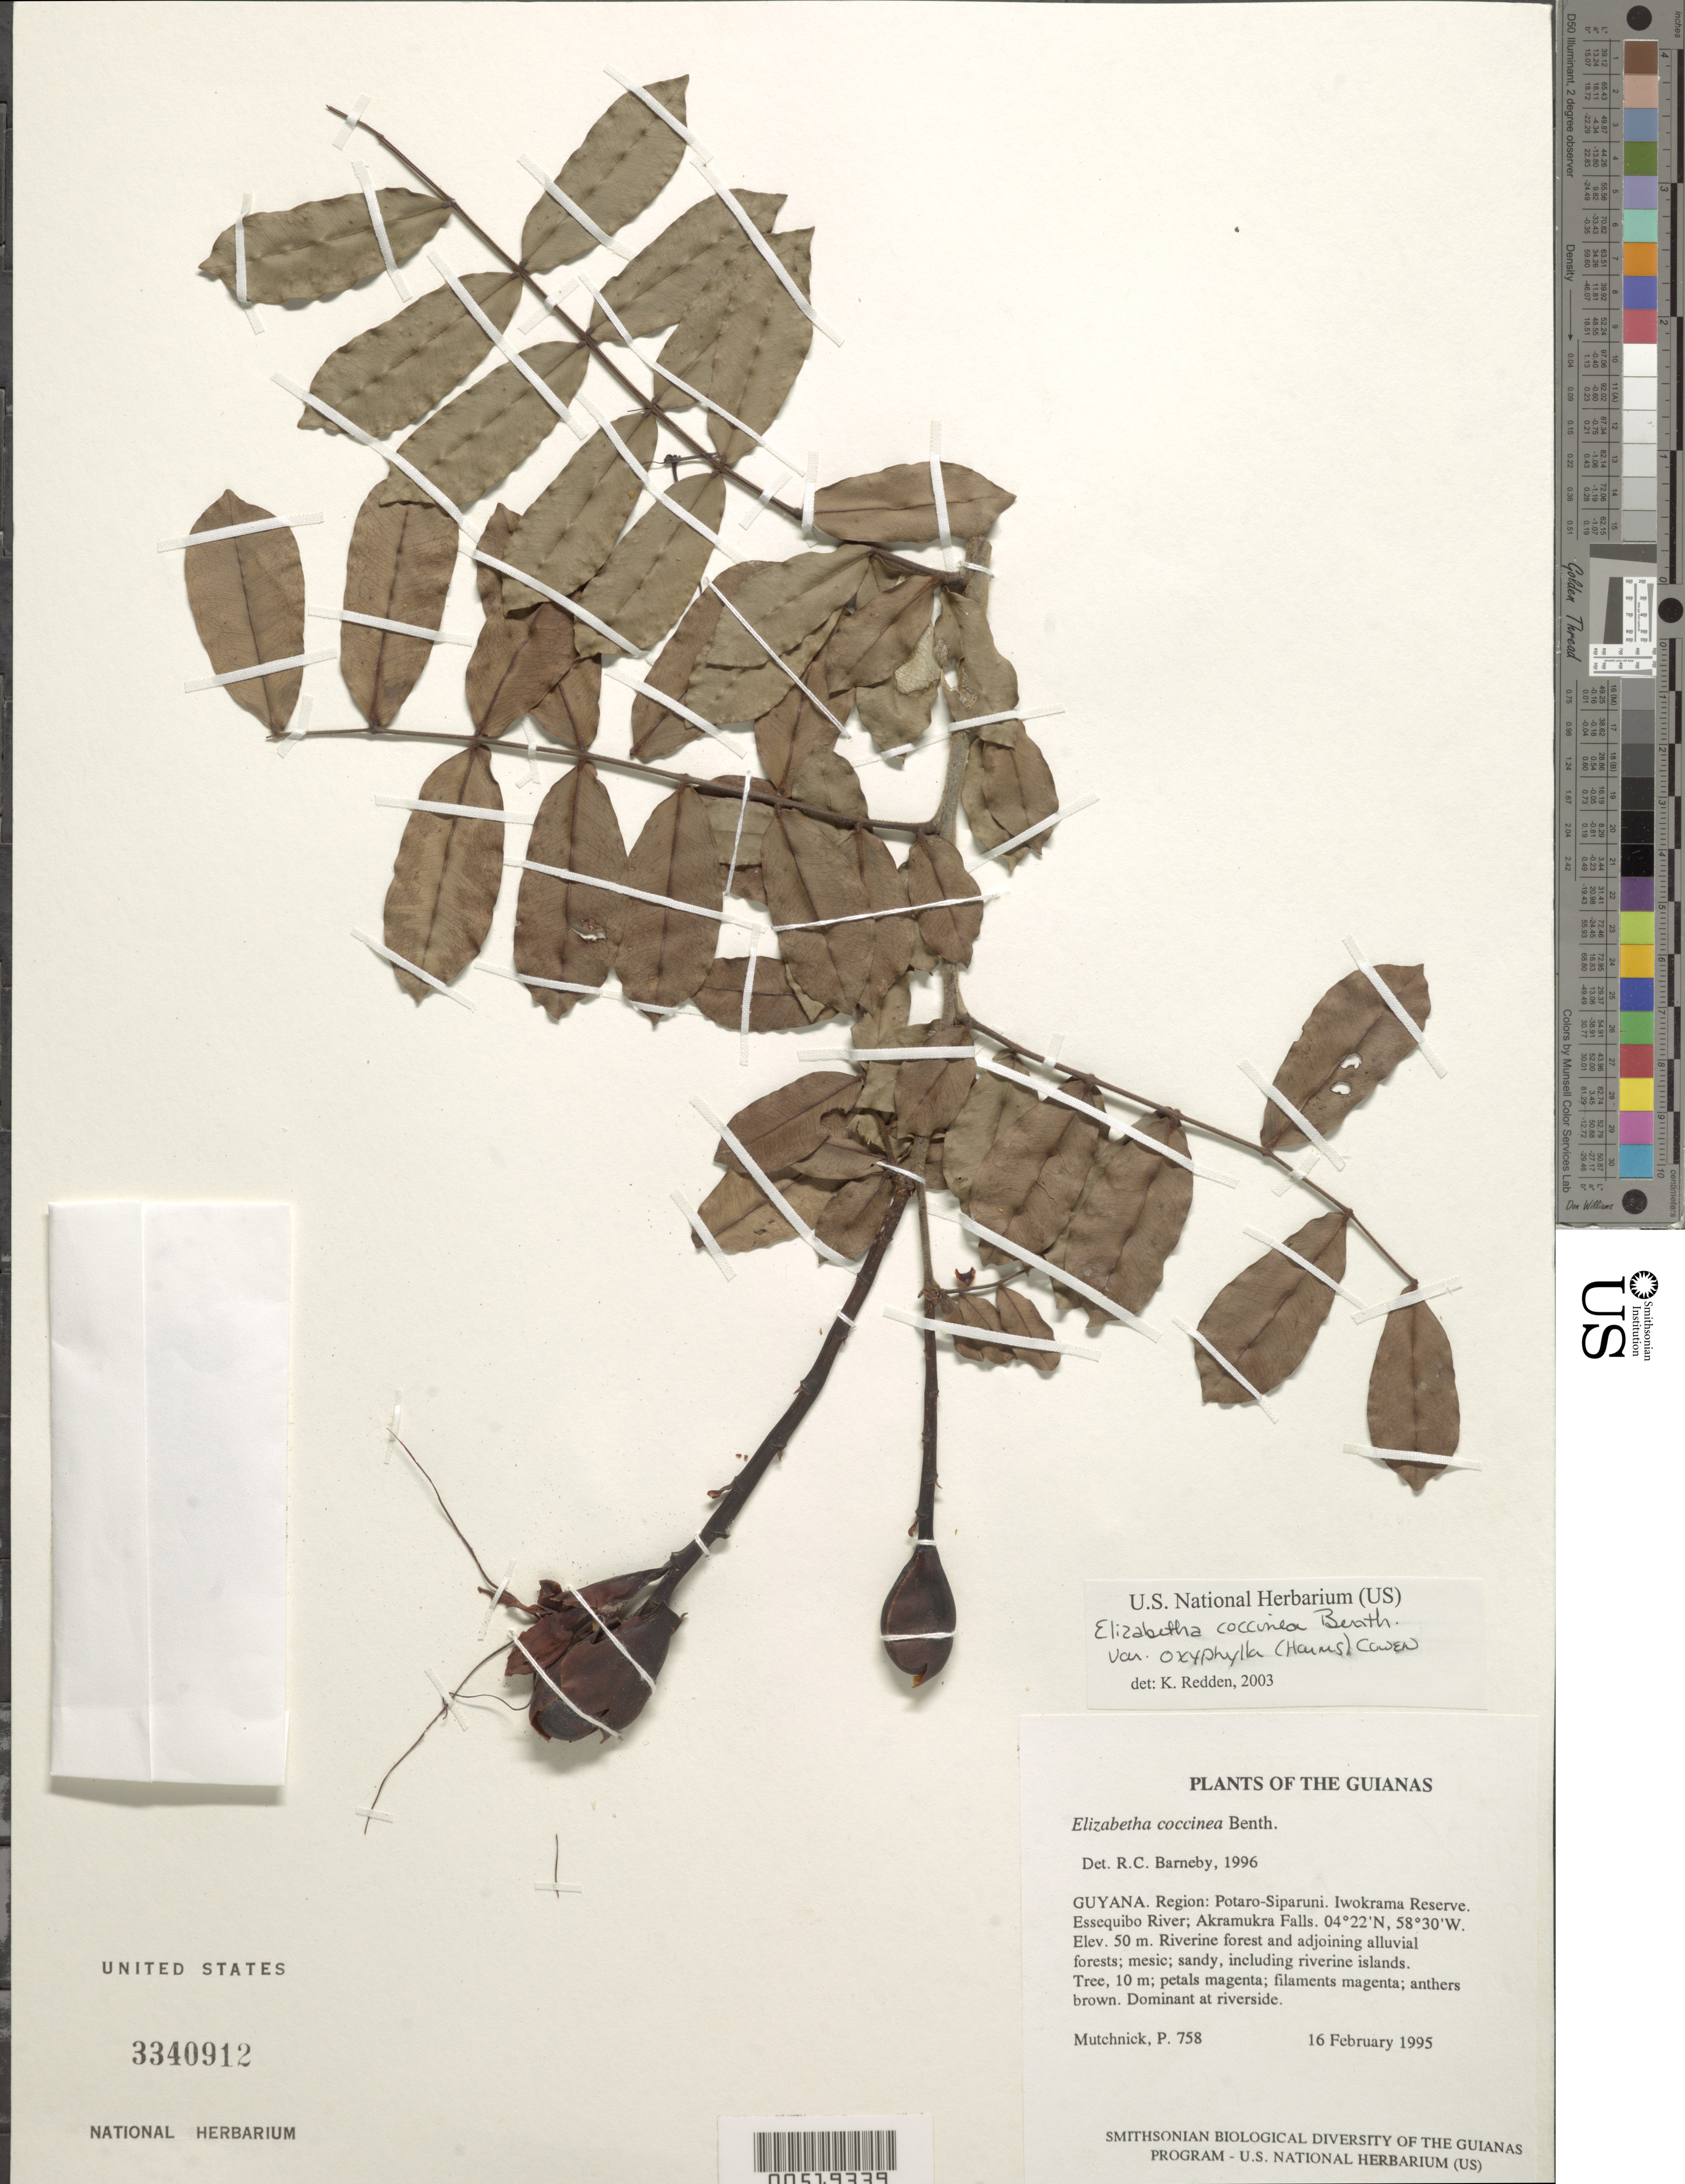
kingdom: Plantae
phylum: Tracheophyta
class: Magnoliopsida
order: Fabales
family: Fabaceae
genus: Elizabetha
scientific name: Elizabetha coccinea var. oxyphylla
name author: (Harms) R.S. Cowan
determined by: Barneby, Rupert C., (NY)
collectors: P. Mutchnick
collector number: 758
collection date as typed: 16 February 1995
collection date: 1995-02-16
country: Guyana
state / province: Potaro-Siparuni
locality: Iwokrama Reserve. Essequibo River; Akramukra Falls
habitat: Riverine forest and adjoining alluvial forests; mesic; sandy, including riverine islands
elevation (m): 50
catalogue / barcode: US 3340912